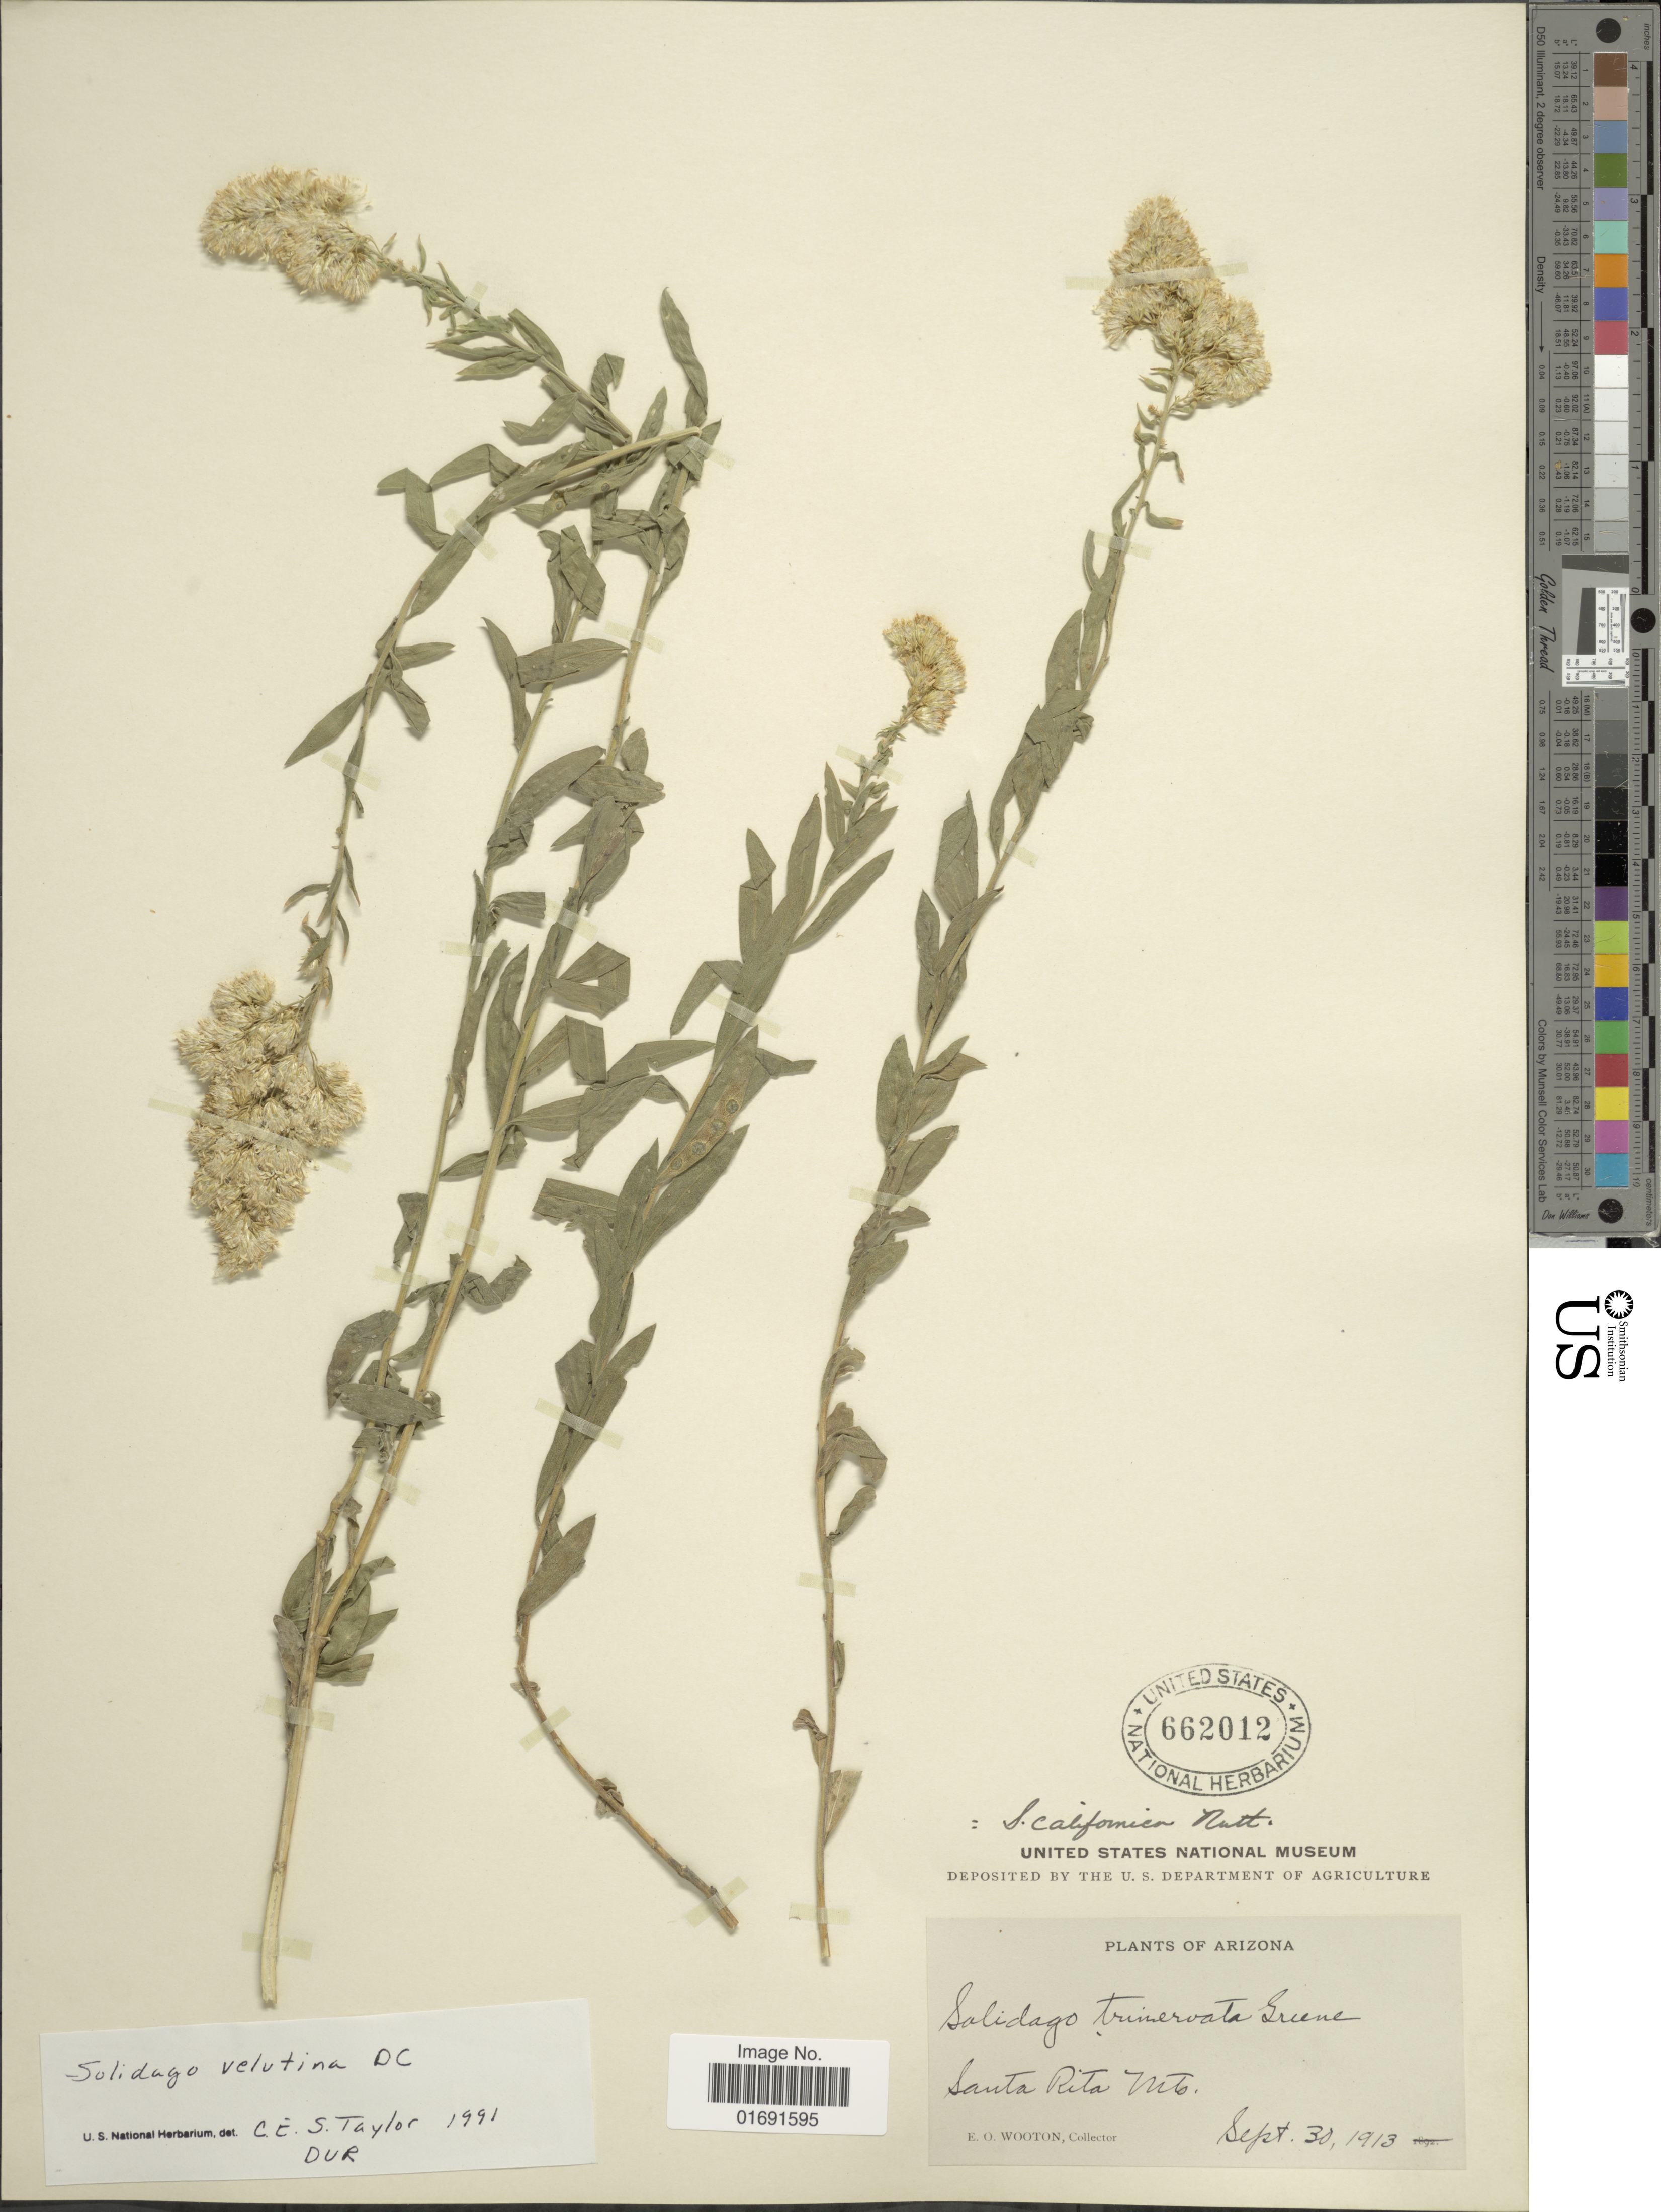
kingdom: Plantae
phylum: Tracheophyta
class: Magnoliopsida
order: Asterales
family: Asteraceae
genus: Solidago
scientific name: Solidago velutina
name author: DC.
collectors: E. O. Wooton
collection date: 1913-09-30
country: United States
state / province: Arizona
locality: Santa Rita Mts.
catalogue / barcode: US 662012